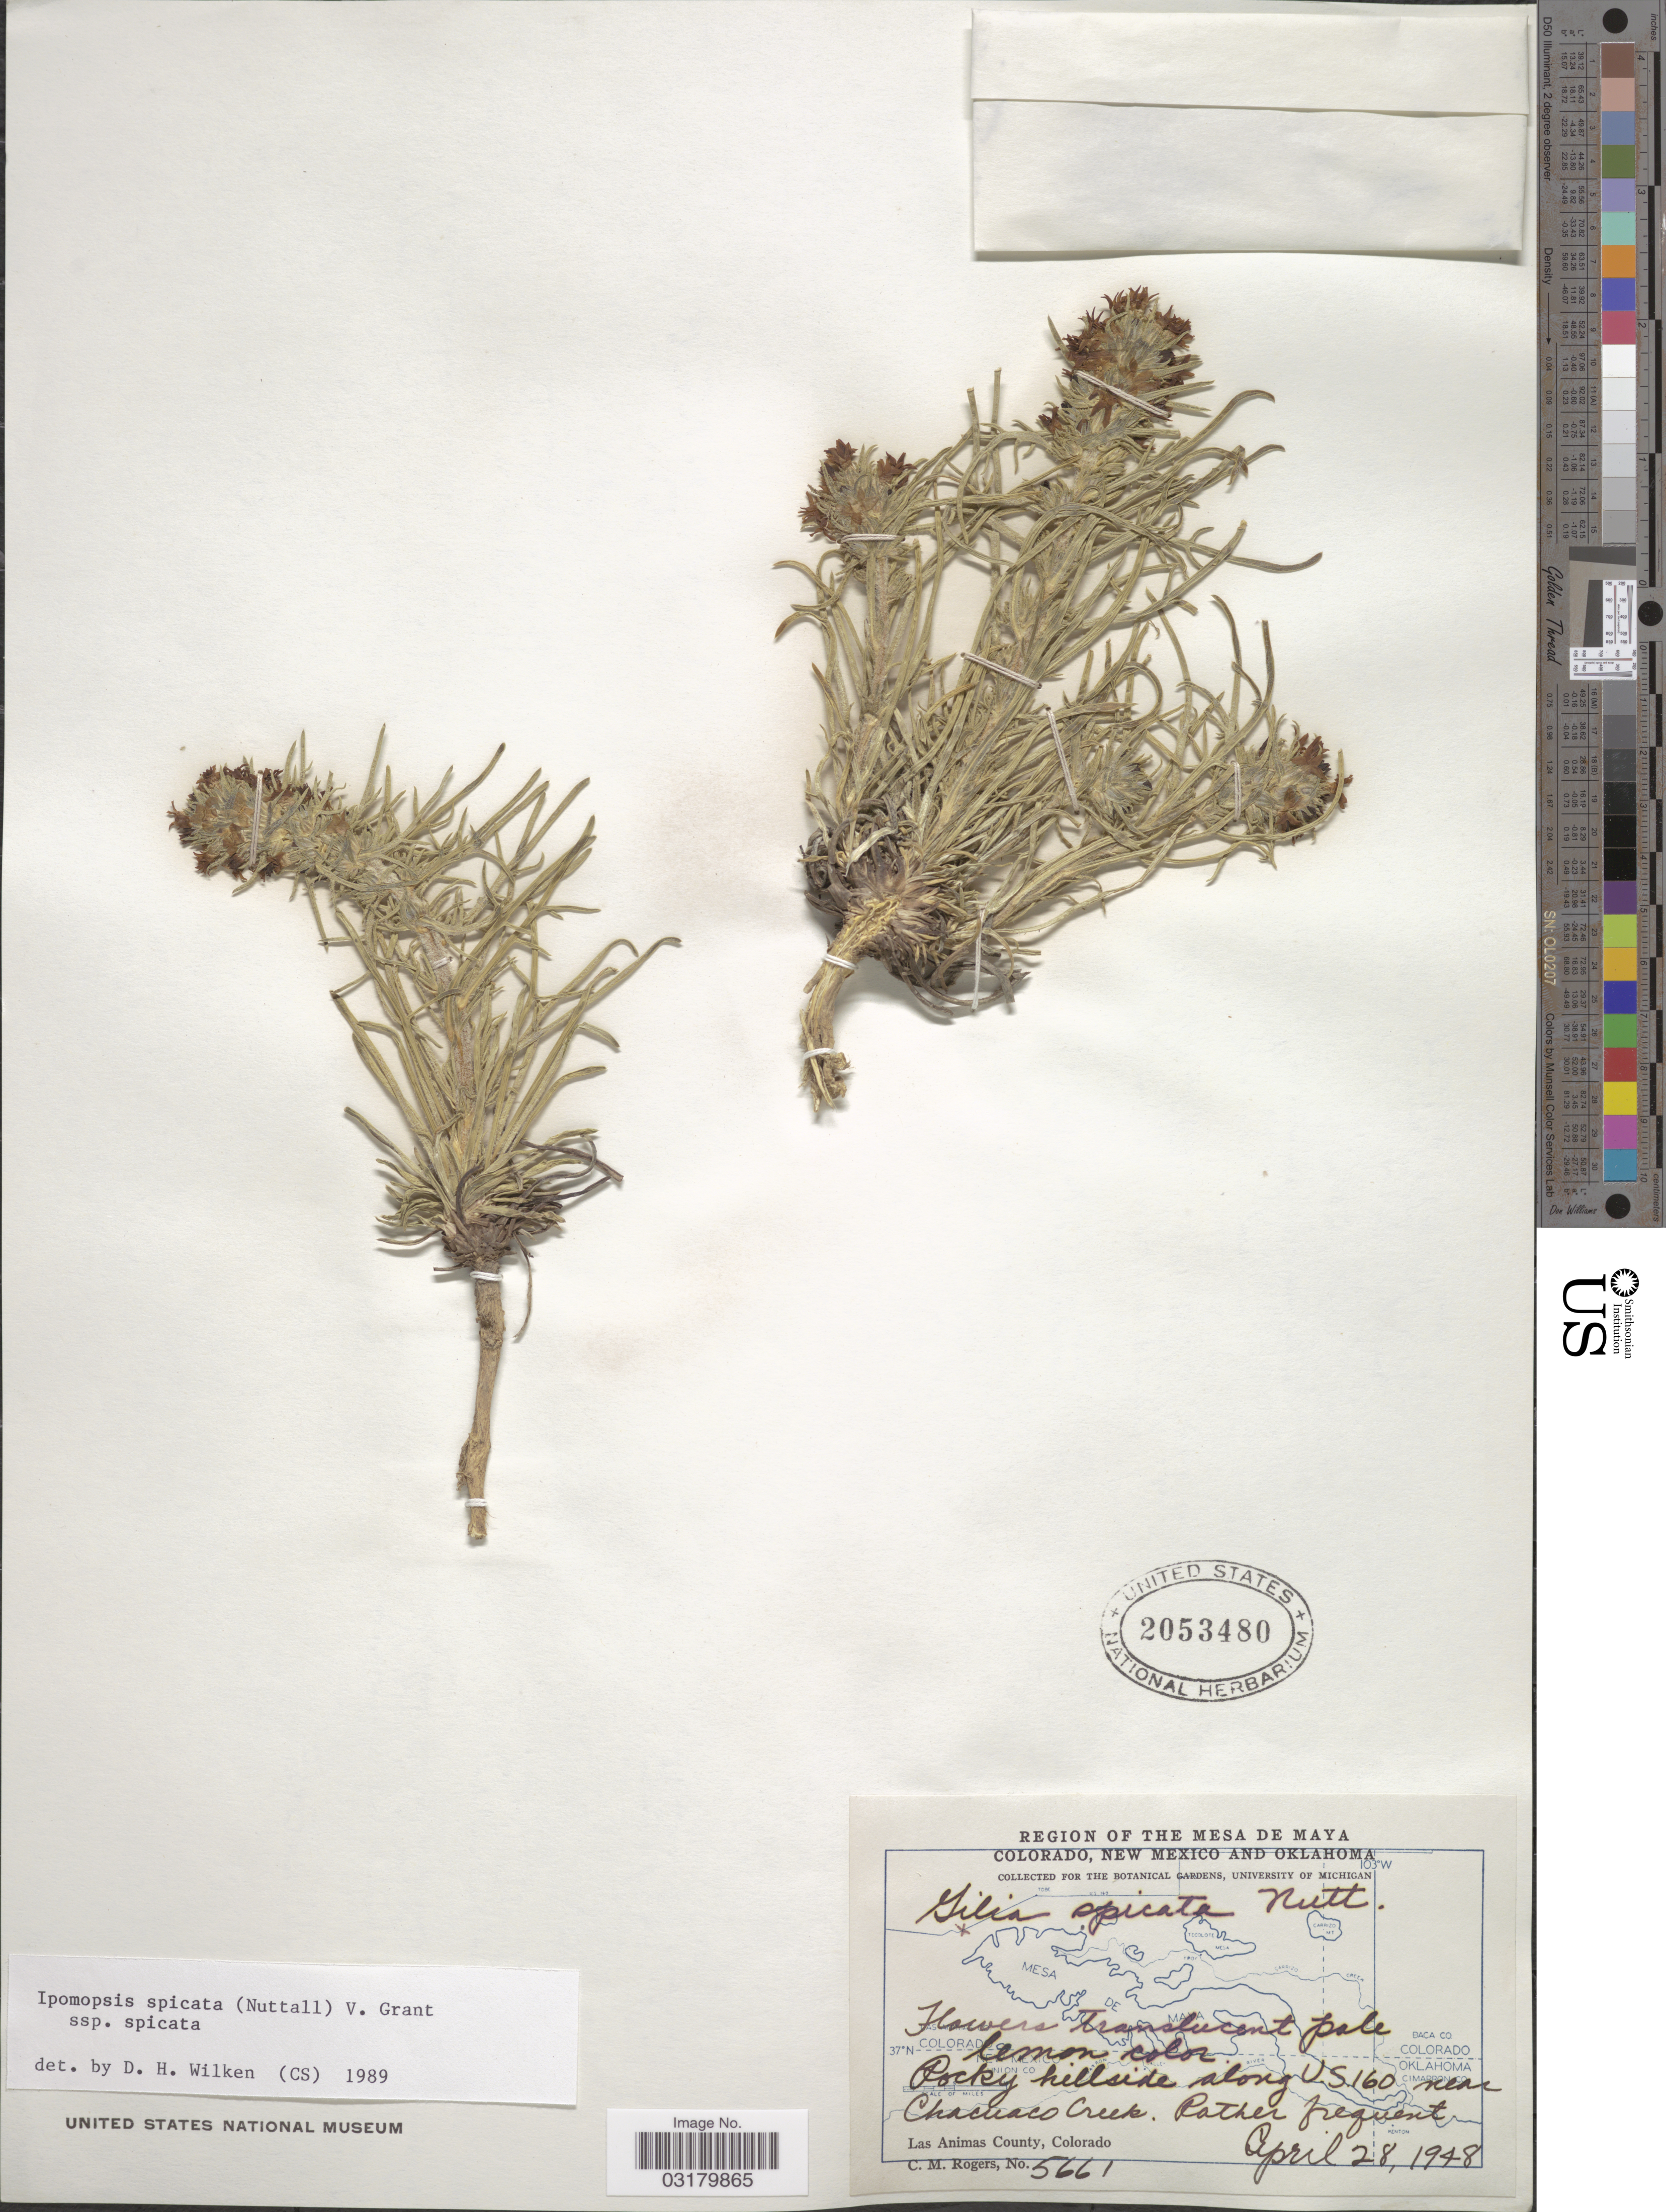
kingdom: Plantae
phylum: Tracheophyta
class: Magnoliopsida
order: Ericales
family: Polemoniaceae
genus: Ipomopsis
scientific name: Ipomopsis spicata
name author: (Nutt.) V.E. Grant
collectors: C. M. Rogers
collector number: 5661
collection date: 1948-04-28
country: United States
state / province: Colorado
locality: Region of The Mesa De Maya Colorado, Rocky hillside along U.S 160 near Chacuaco Creek. Las Animas County.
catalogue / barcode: US 2053480